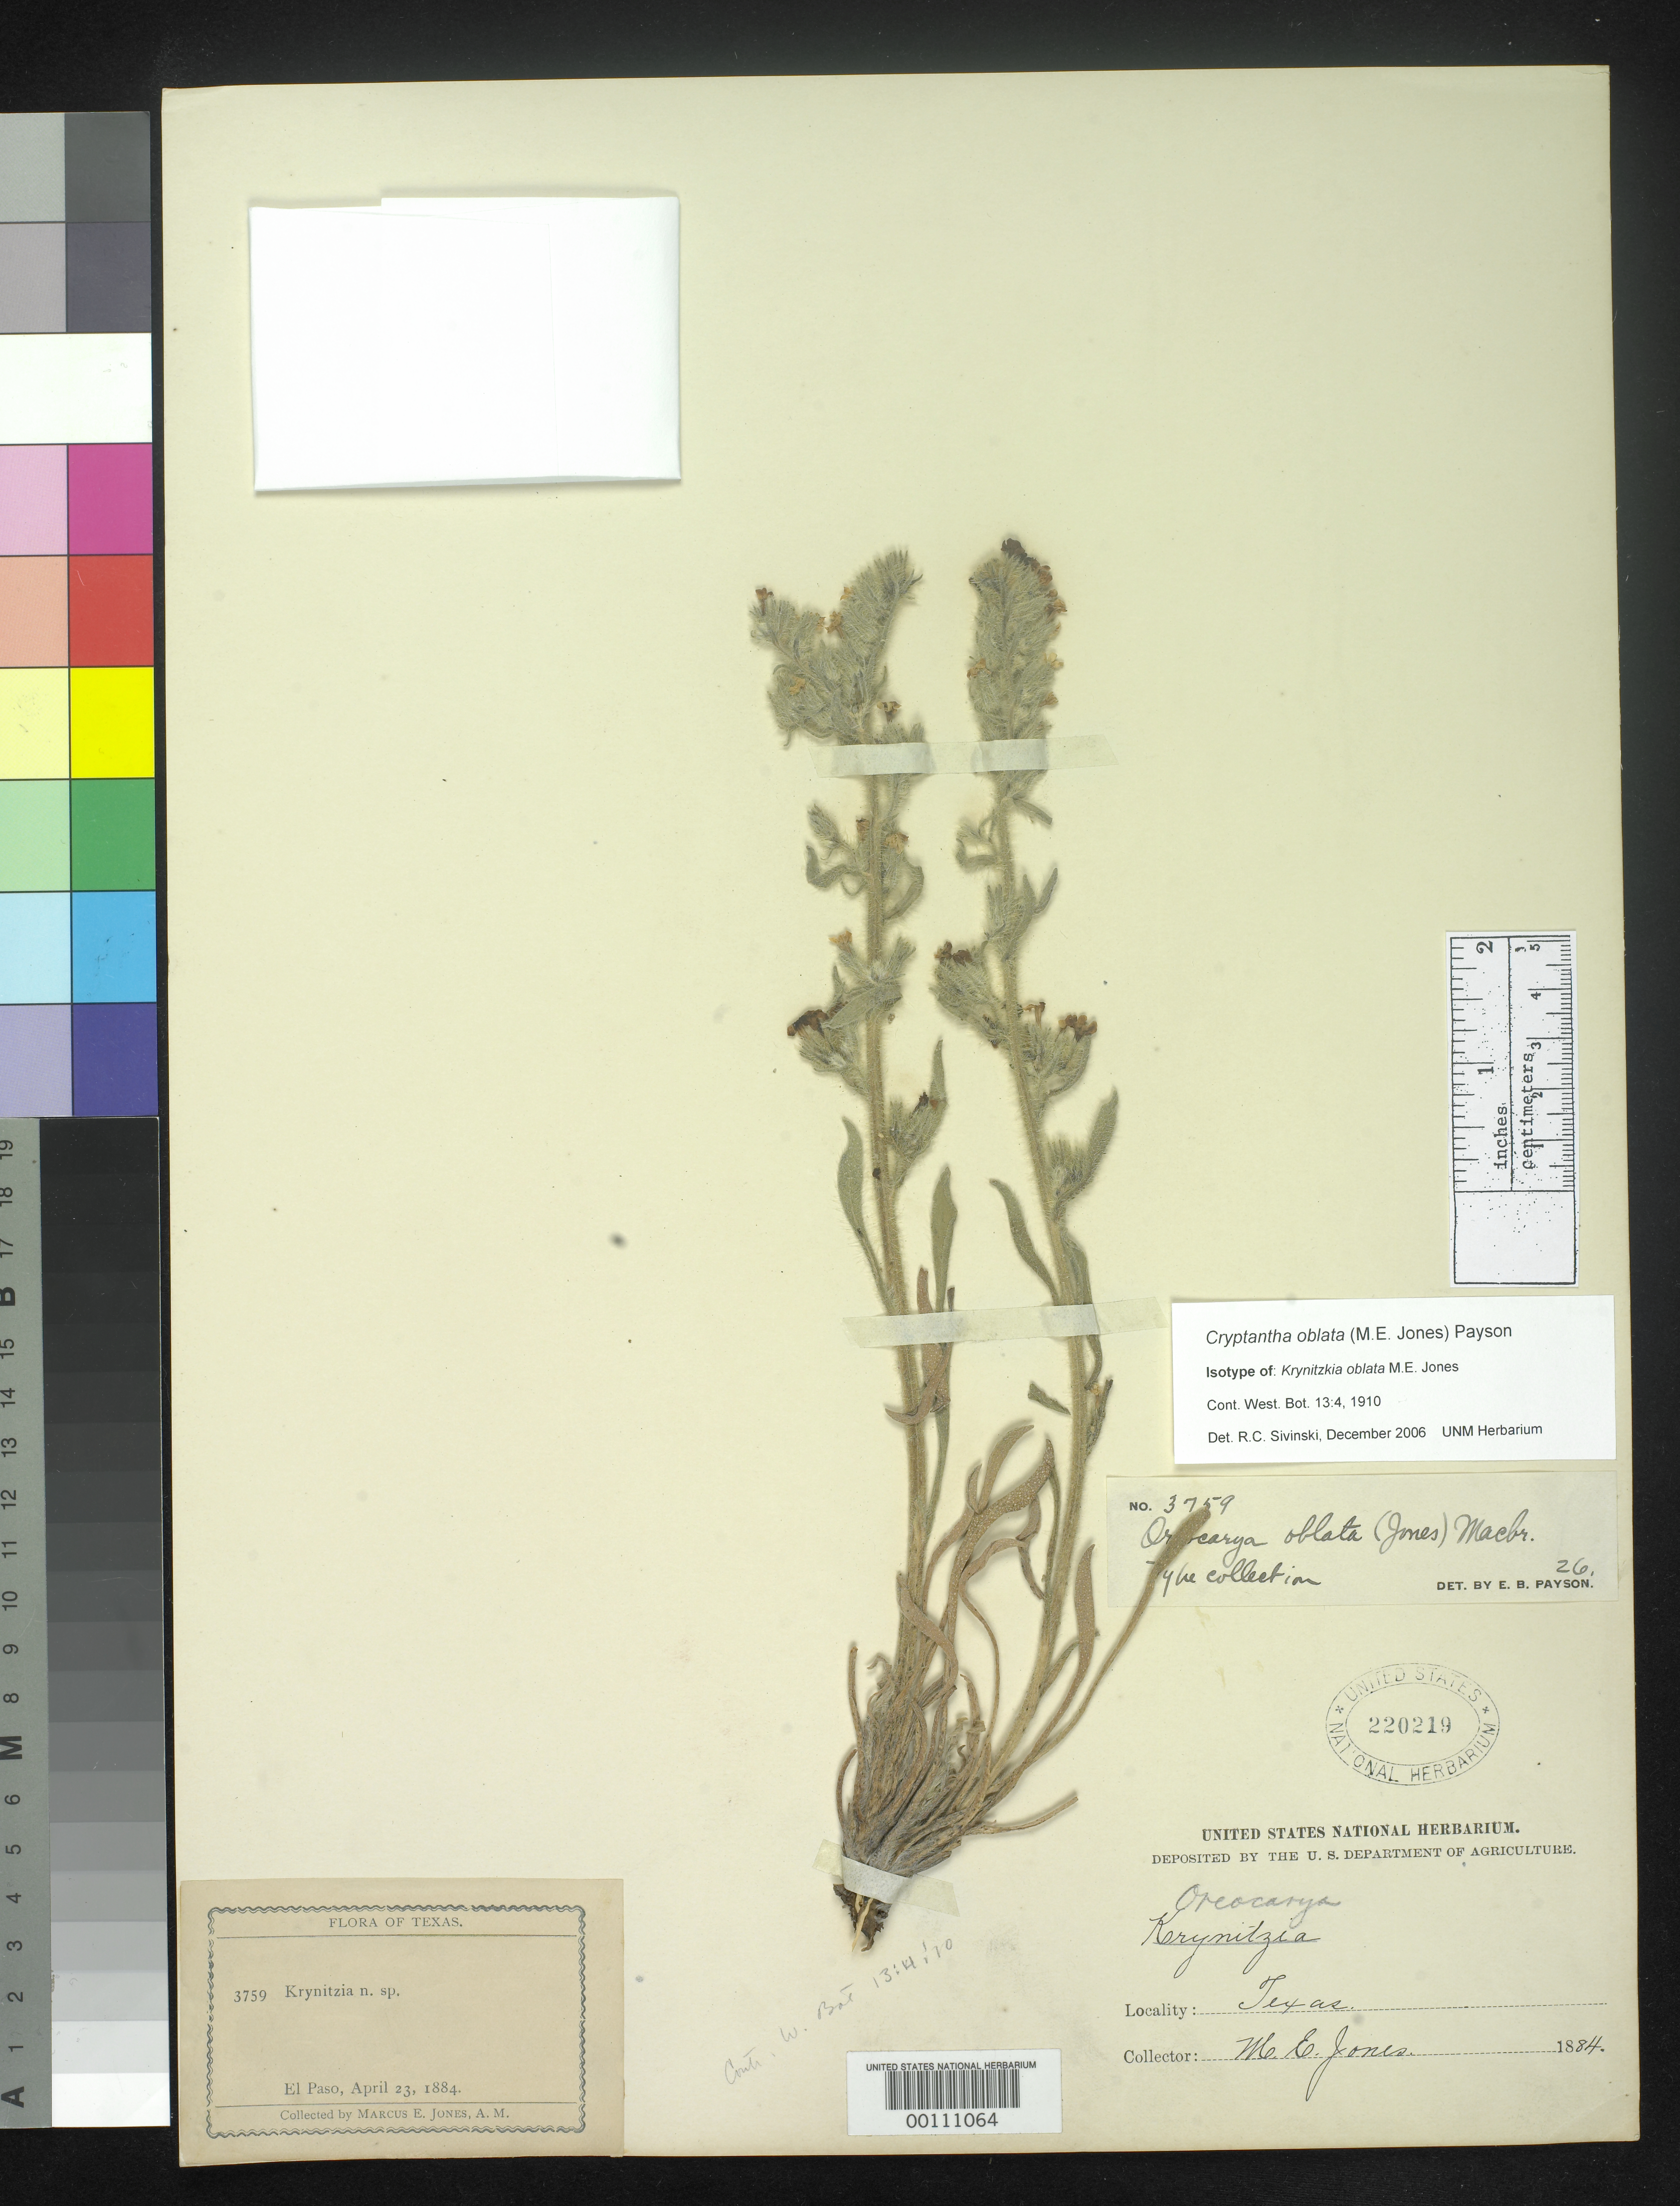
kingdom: Plantae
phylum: Tracheophyta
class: Magnoliopsida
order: Boraginales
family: Boraginaceae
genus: Krynitzkia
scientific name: Krynitzkia oblata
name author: M.E. Jones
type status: Isotype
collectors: M. E. Jones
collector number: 3759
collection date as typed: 23 Apr 1884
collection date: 1884-04-23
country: United States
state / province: Texas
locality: El Paso.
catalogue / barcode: US 220219